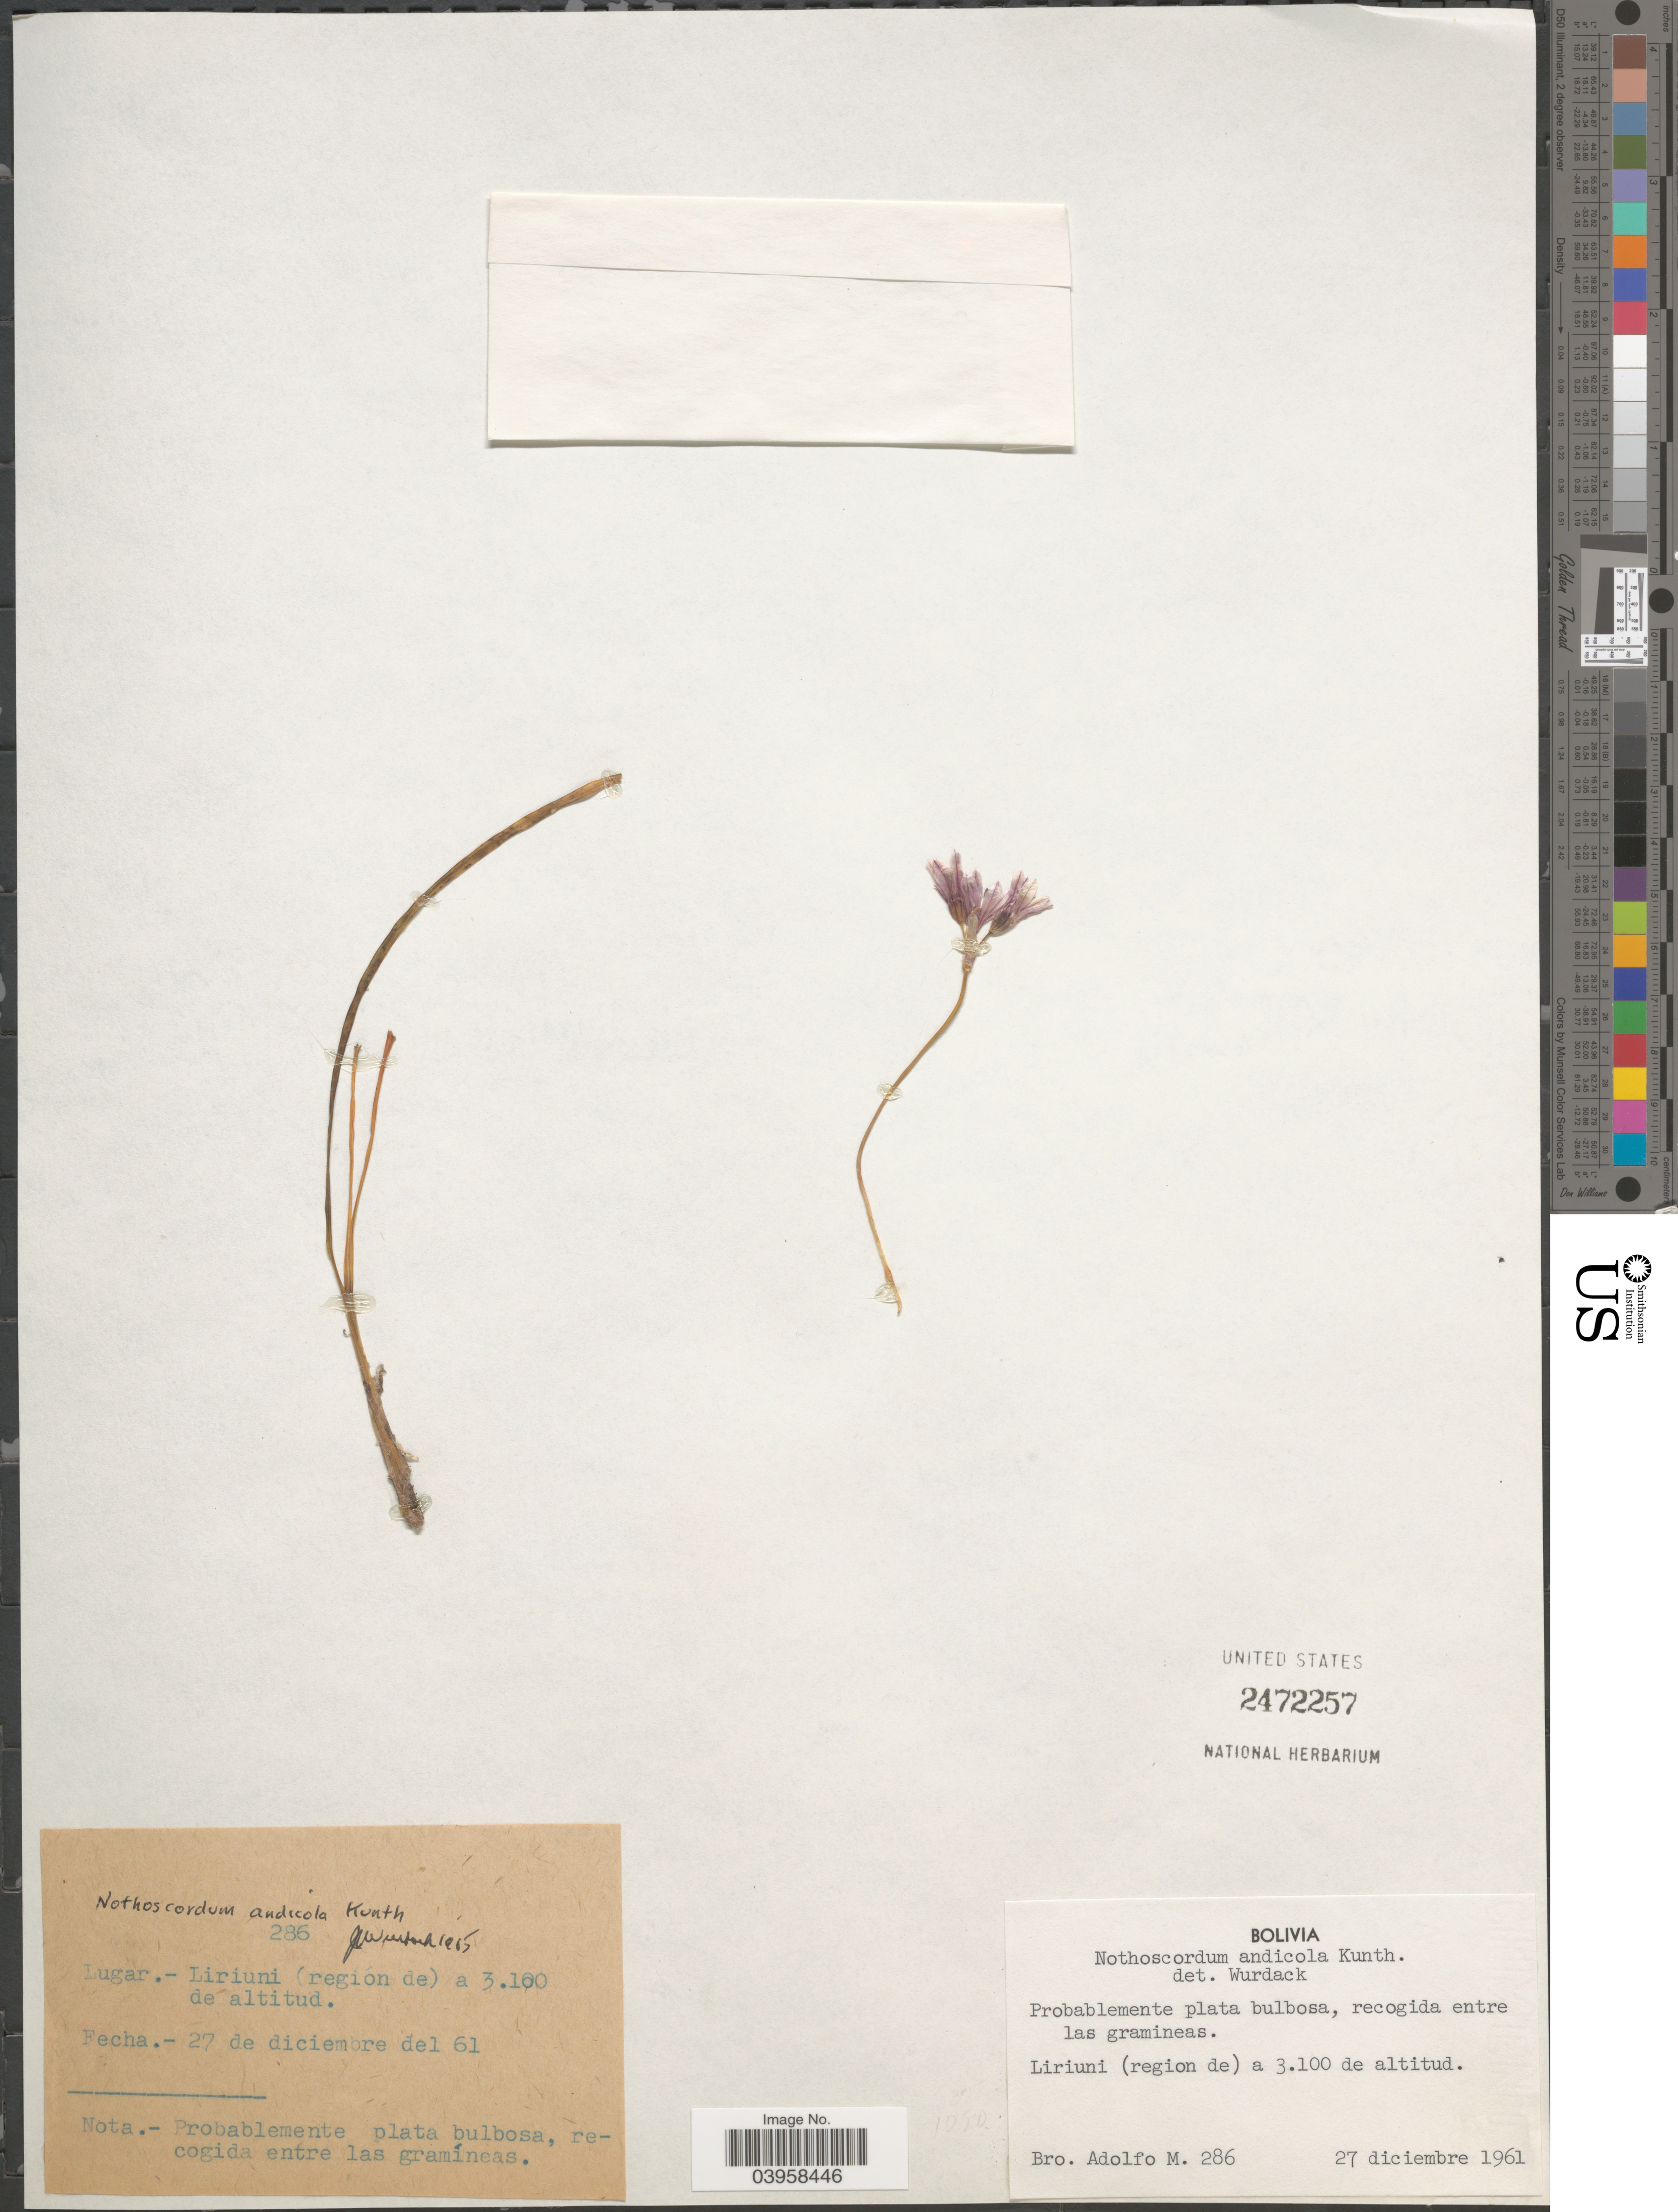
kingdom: Plantae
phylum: Tracheophyta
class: Liliopsida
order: Asparagales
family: Amaryllidaceae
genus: Nothoscordum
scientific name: Nothoscordum andicola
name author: Kunth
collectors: Bro. Adolfo M.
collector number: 286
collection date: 1961-12-27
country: Bolivia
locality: Liriuni (region de).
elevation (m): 3100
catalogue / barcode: US 2472257